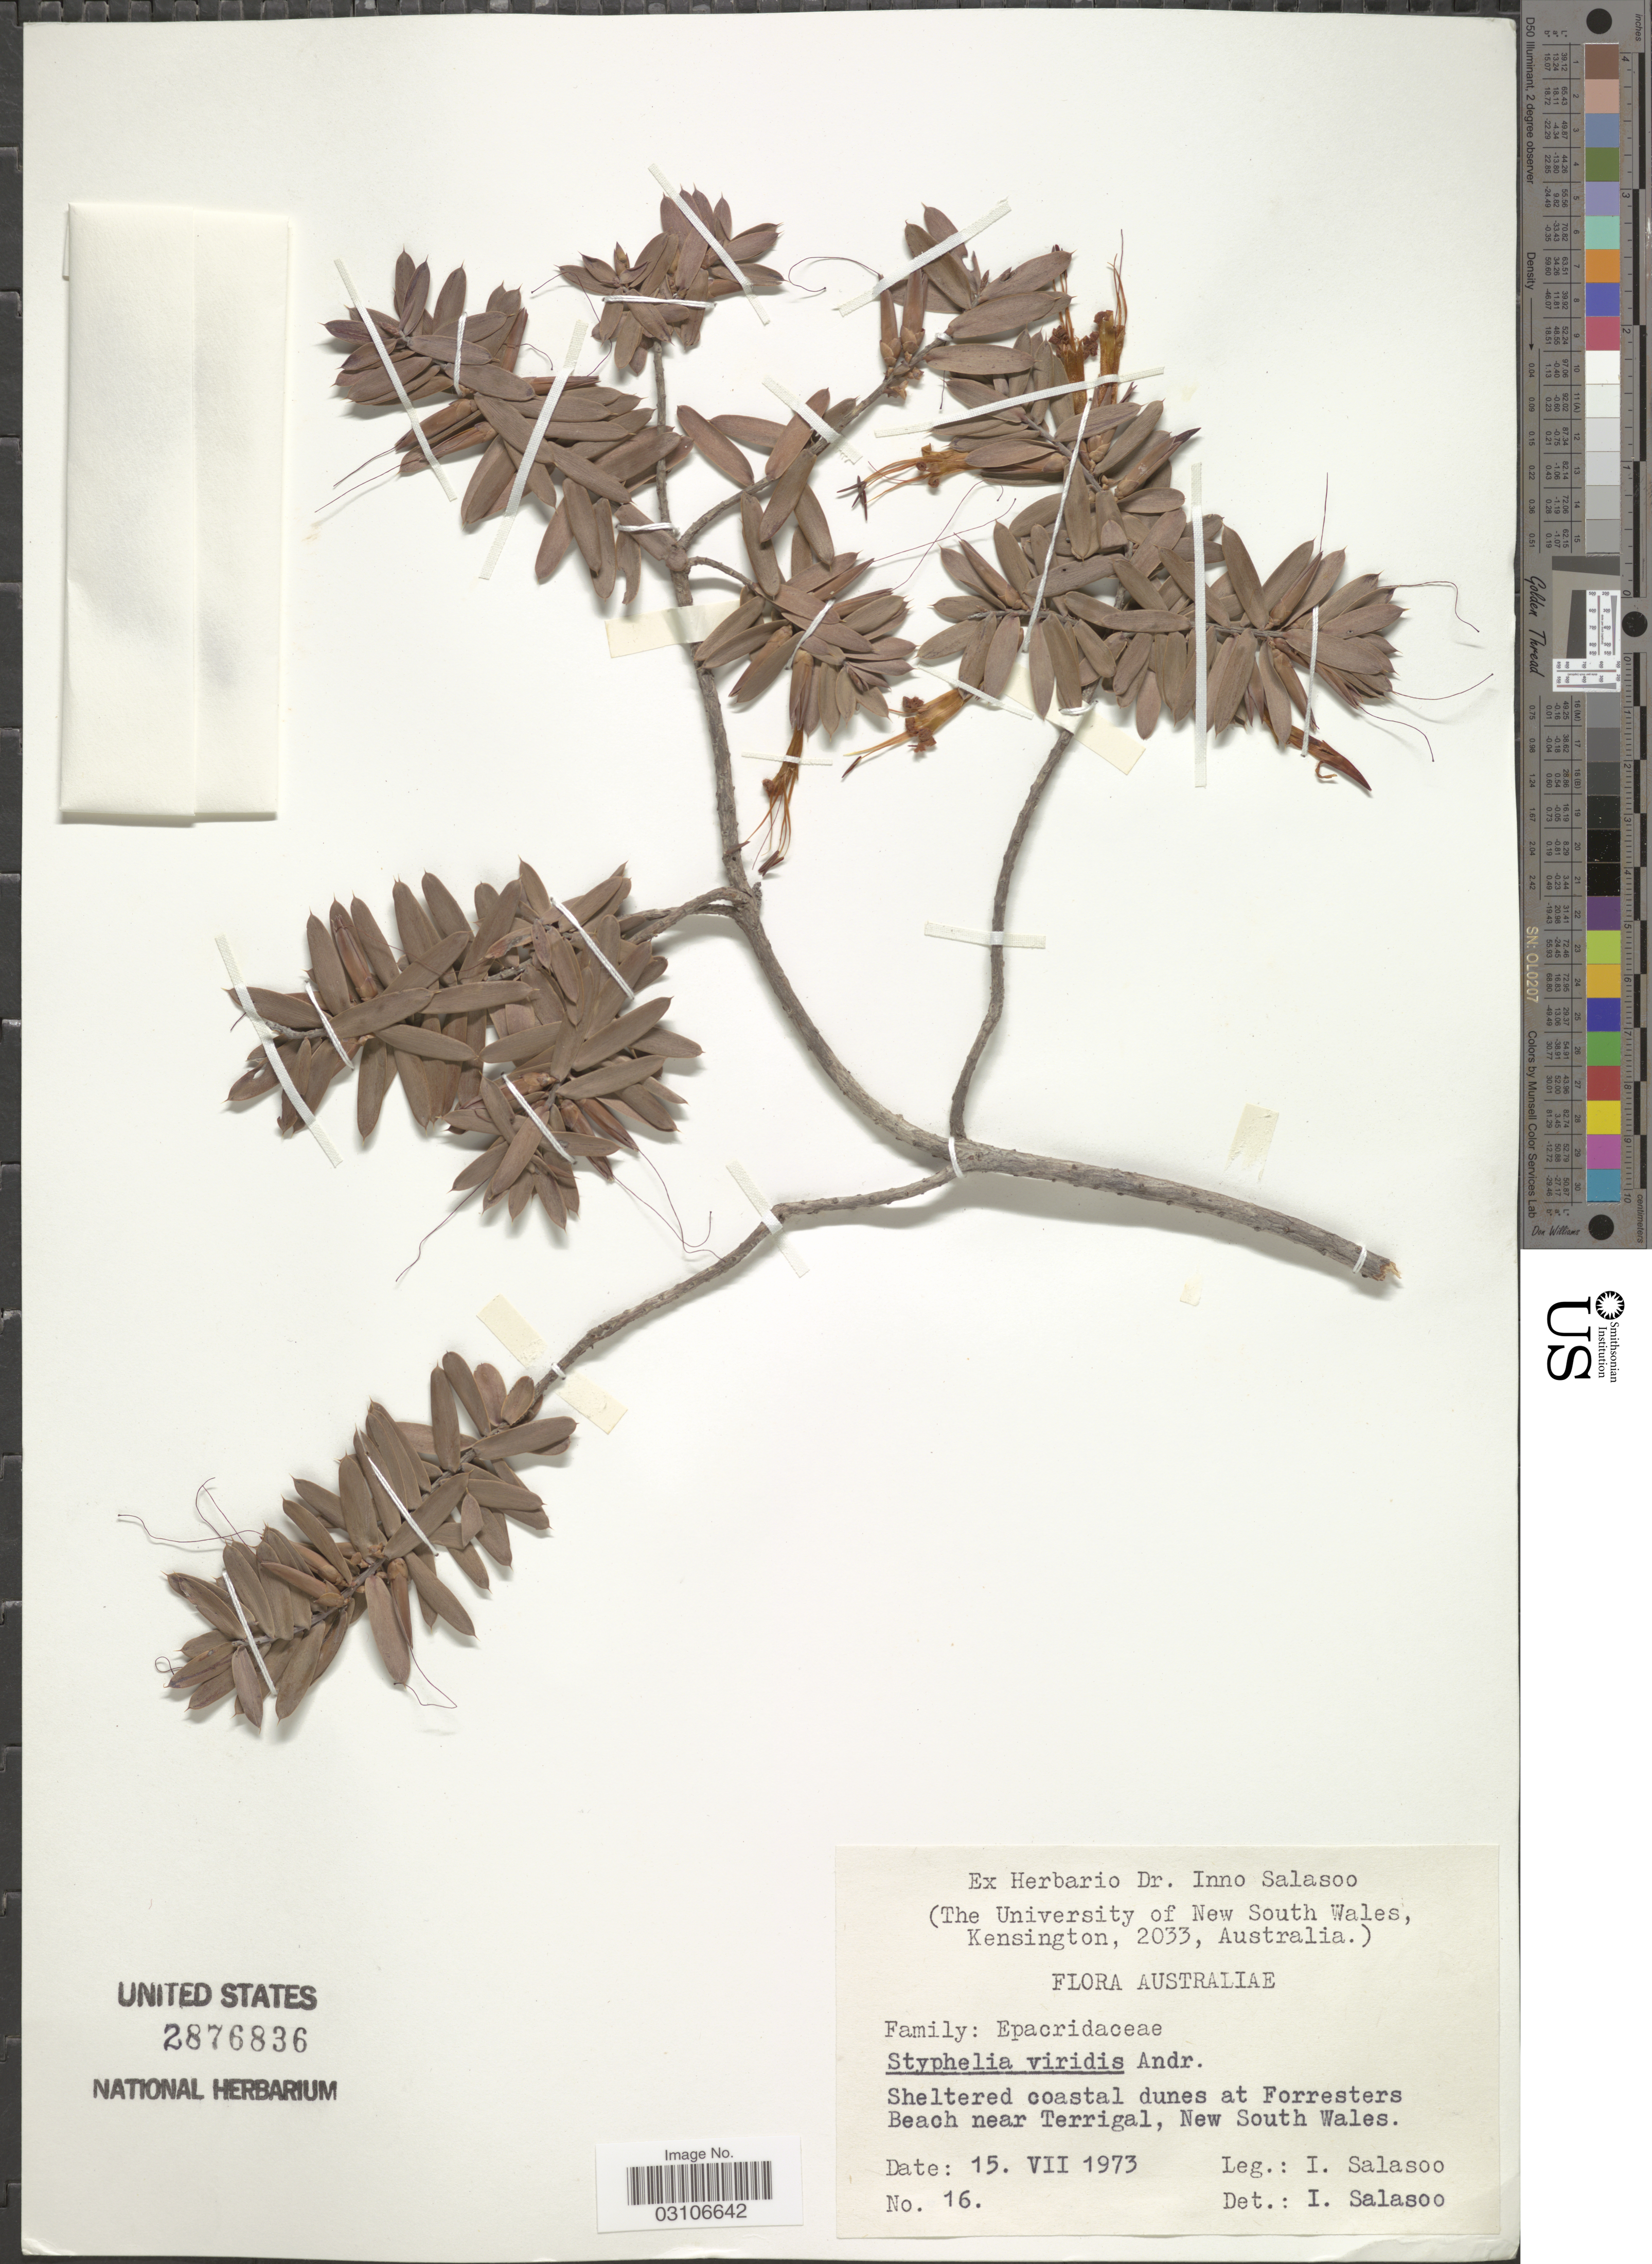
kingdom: Plantae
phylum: Tracheophyta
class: Magnoliopsida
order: Ericales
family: Ericaceae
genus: Styphelia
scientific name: Styphelia viridis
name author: Andrews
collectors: I. Salasoo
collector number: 16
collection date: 1973-07-15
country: Australia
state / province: New South Wales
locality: Sheltered coastal dunes at Forresters Beach near Terrigal.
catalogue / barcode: US 2876836